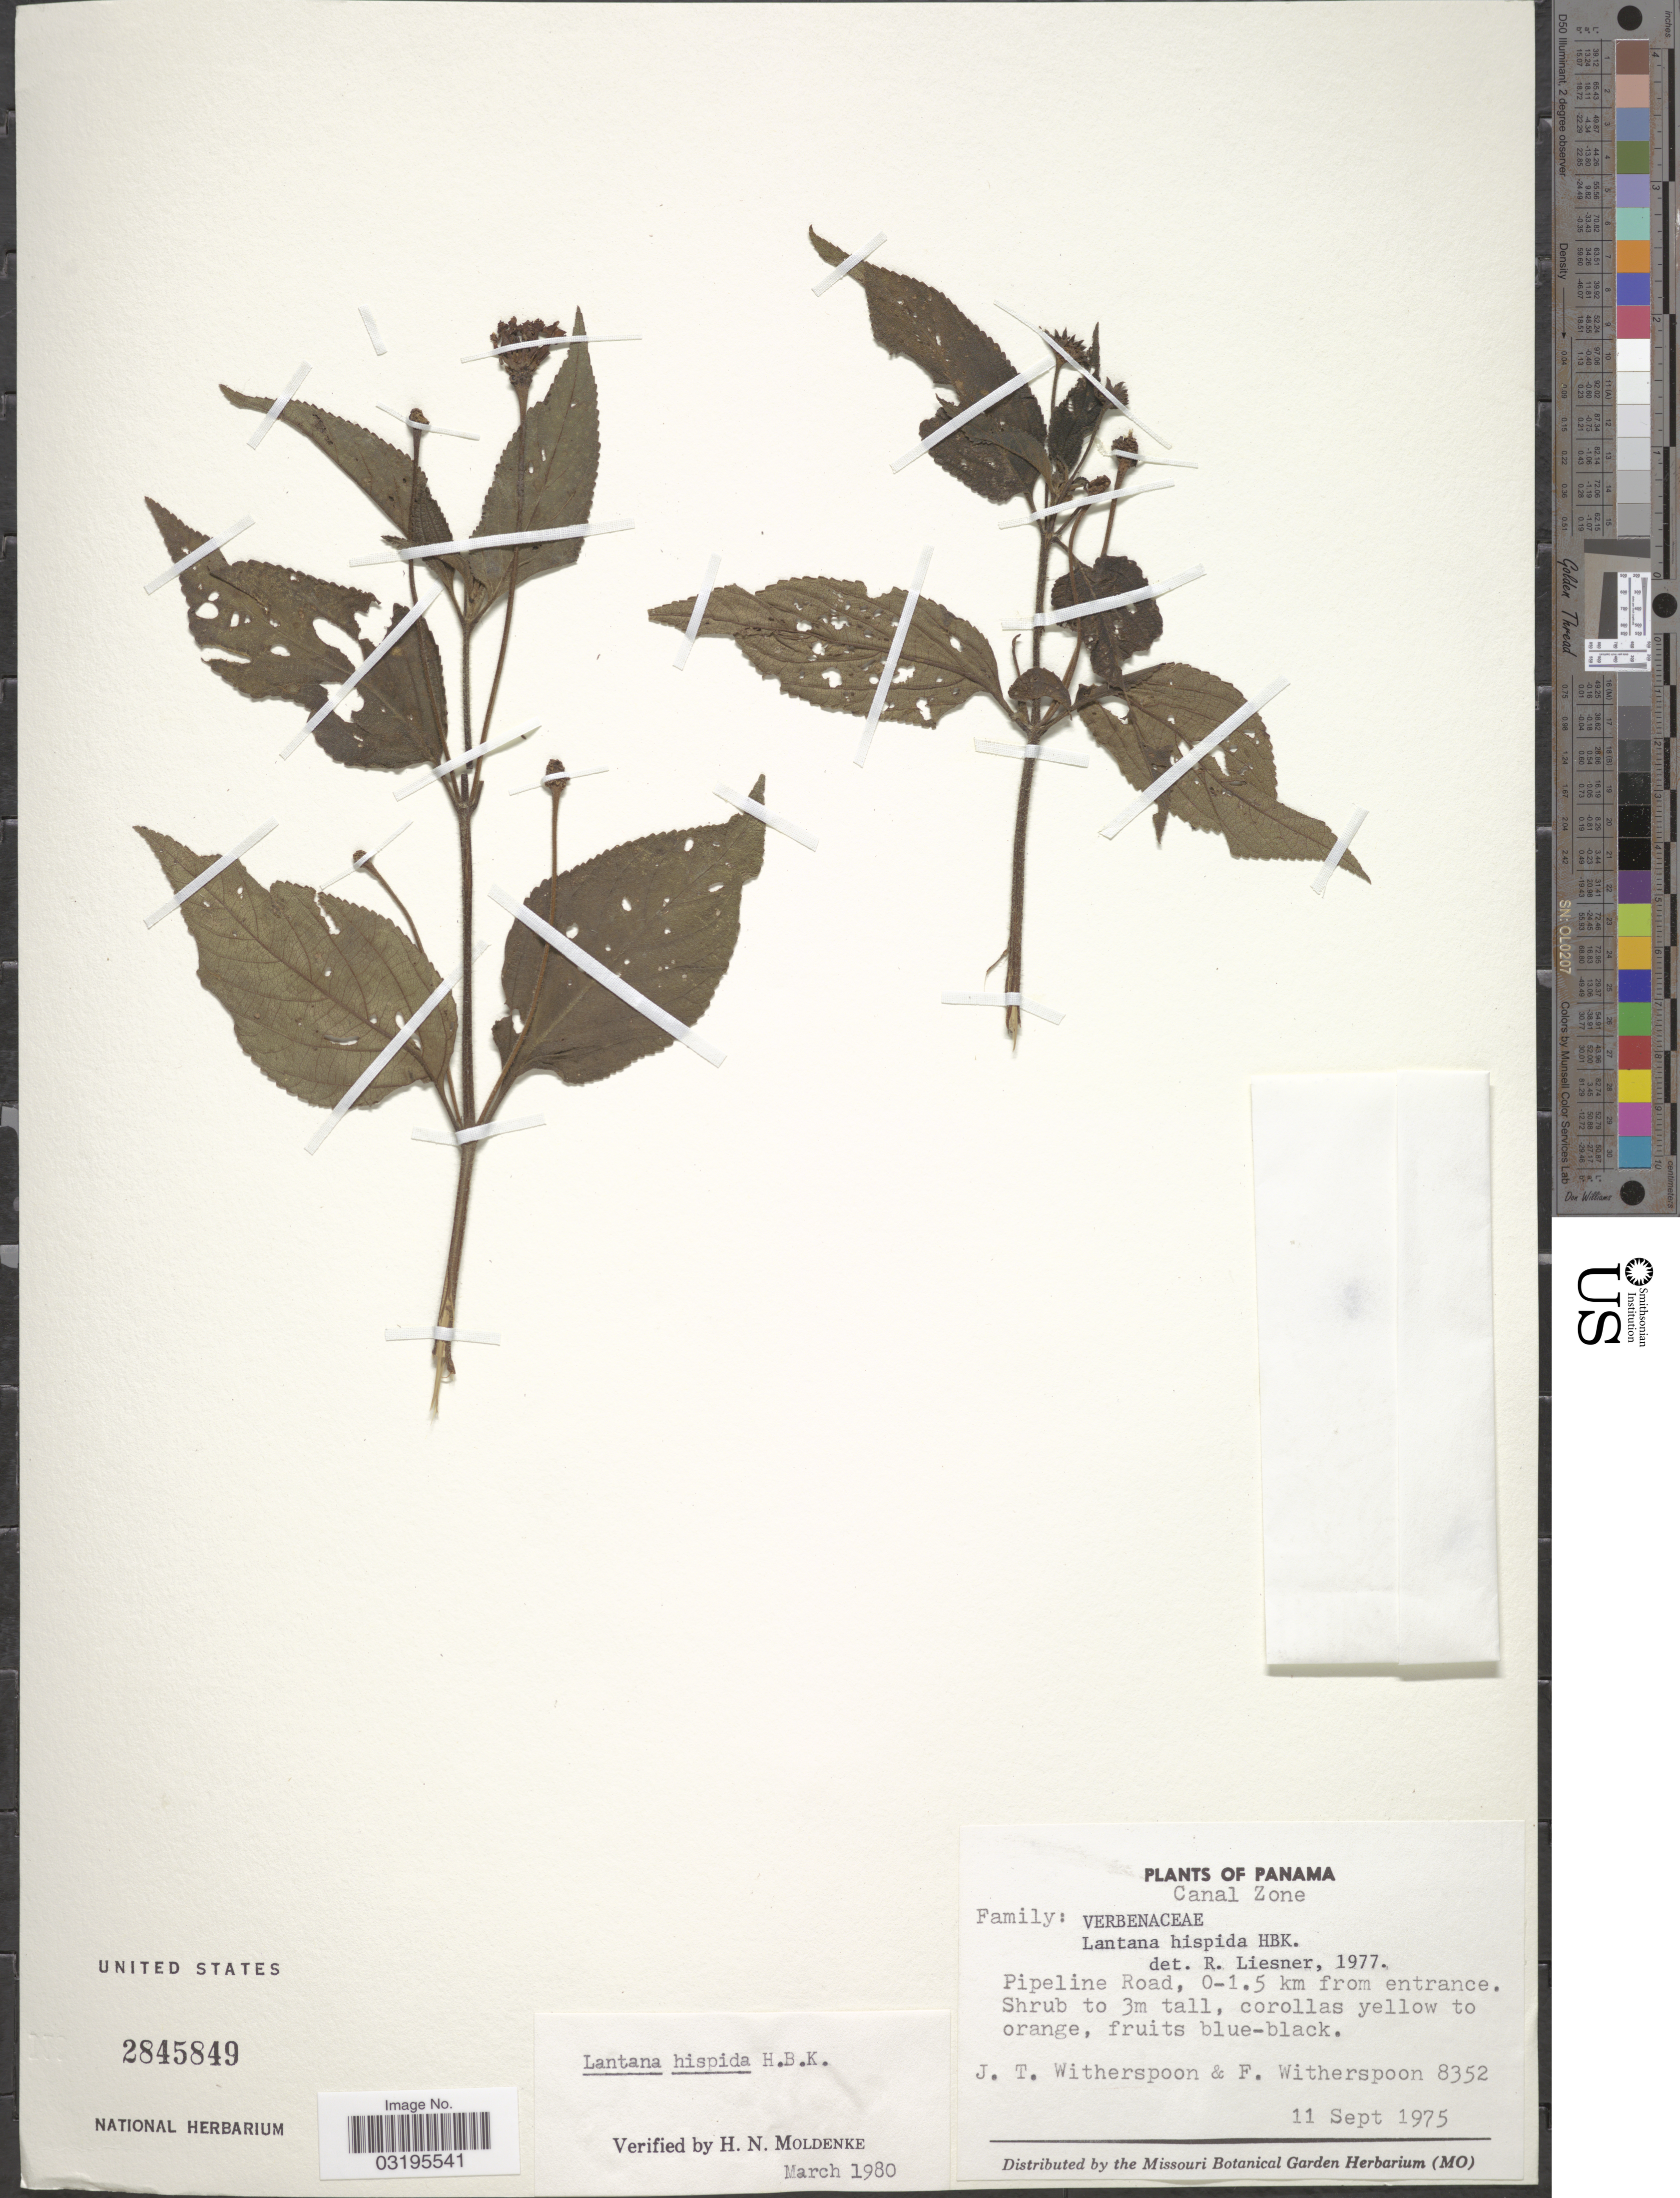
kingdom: Plantae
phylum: Tracheophyta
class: Magnoliopsida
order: Lamiales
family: Verbenaceae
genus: Lantana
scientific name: Lantana hispida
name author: Kunth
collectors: J. Witherspoon & F. Witherspoon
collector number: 8352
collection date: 1975-09-11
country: Panama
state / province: Colón / Panamá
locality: Canal Zone. Pipeline Road, 0-1.5 km from entrance.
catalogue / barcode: US 2845849